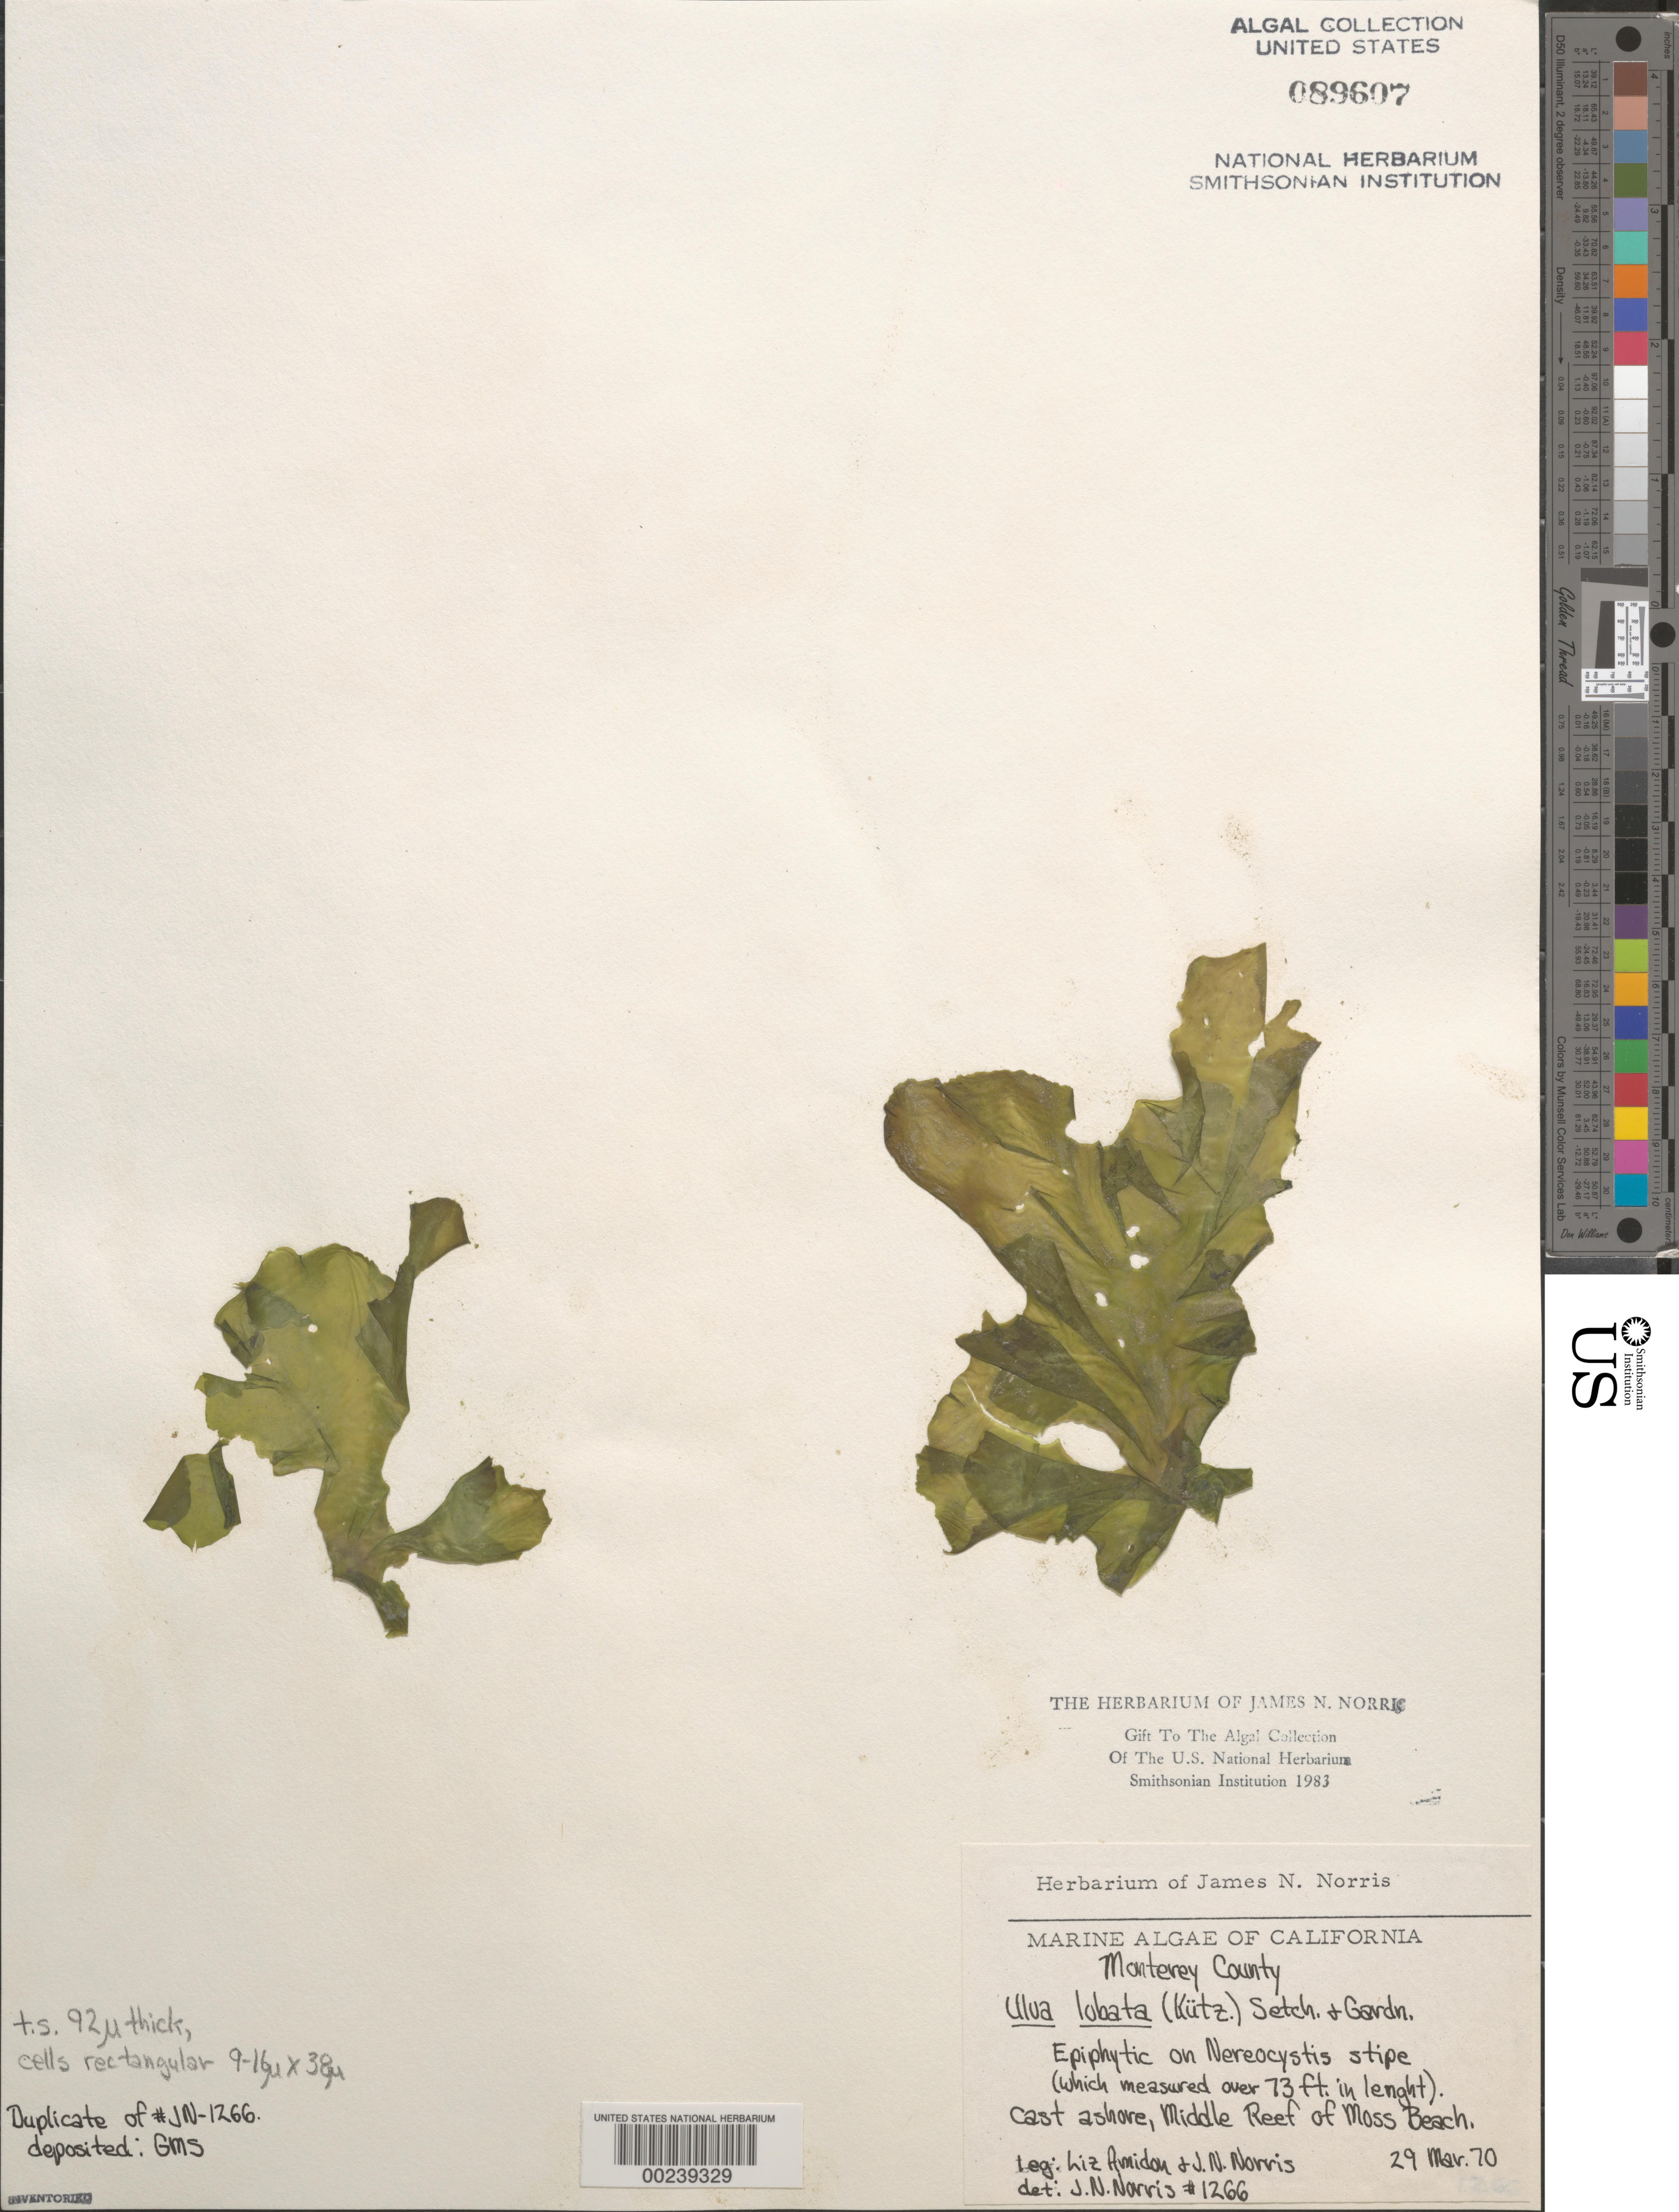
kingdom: Plantae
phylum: Chlorophyta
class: Ulvophyceae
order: Ulvales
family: Ulvaceae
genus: Ulva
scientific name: Ulva lactuca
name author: L.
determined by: Algae name updating Project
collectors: E. Amidon & J. Norris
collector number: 1266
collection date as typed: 29 Mar 70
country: United States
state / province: California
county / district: Monterey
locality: Monterey County. Cast ashore, Middle Reef of Moss Beach.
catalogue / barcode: US 89607